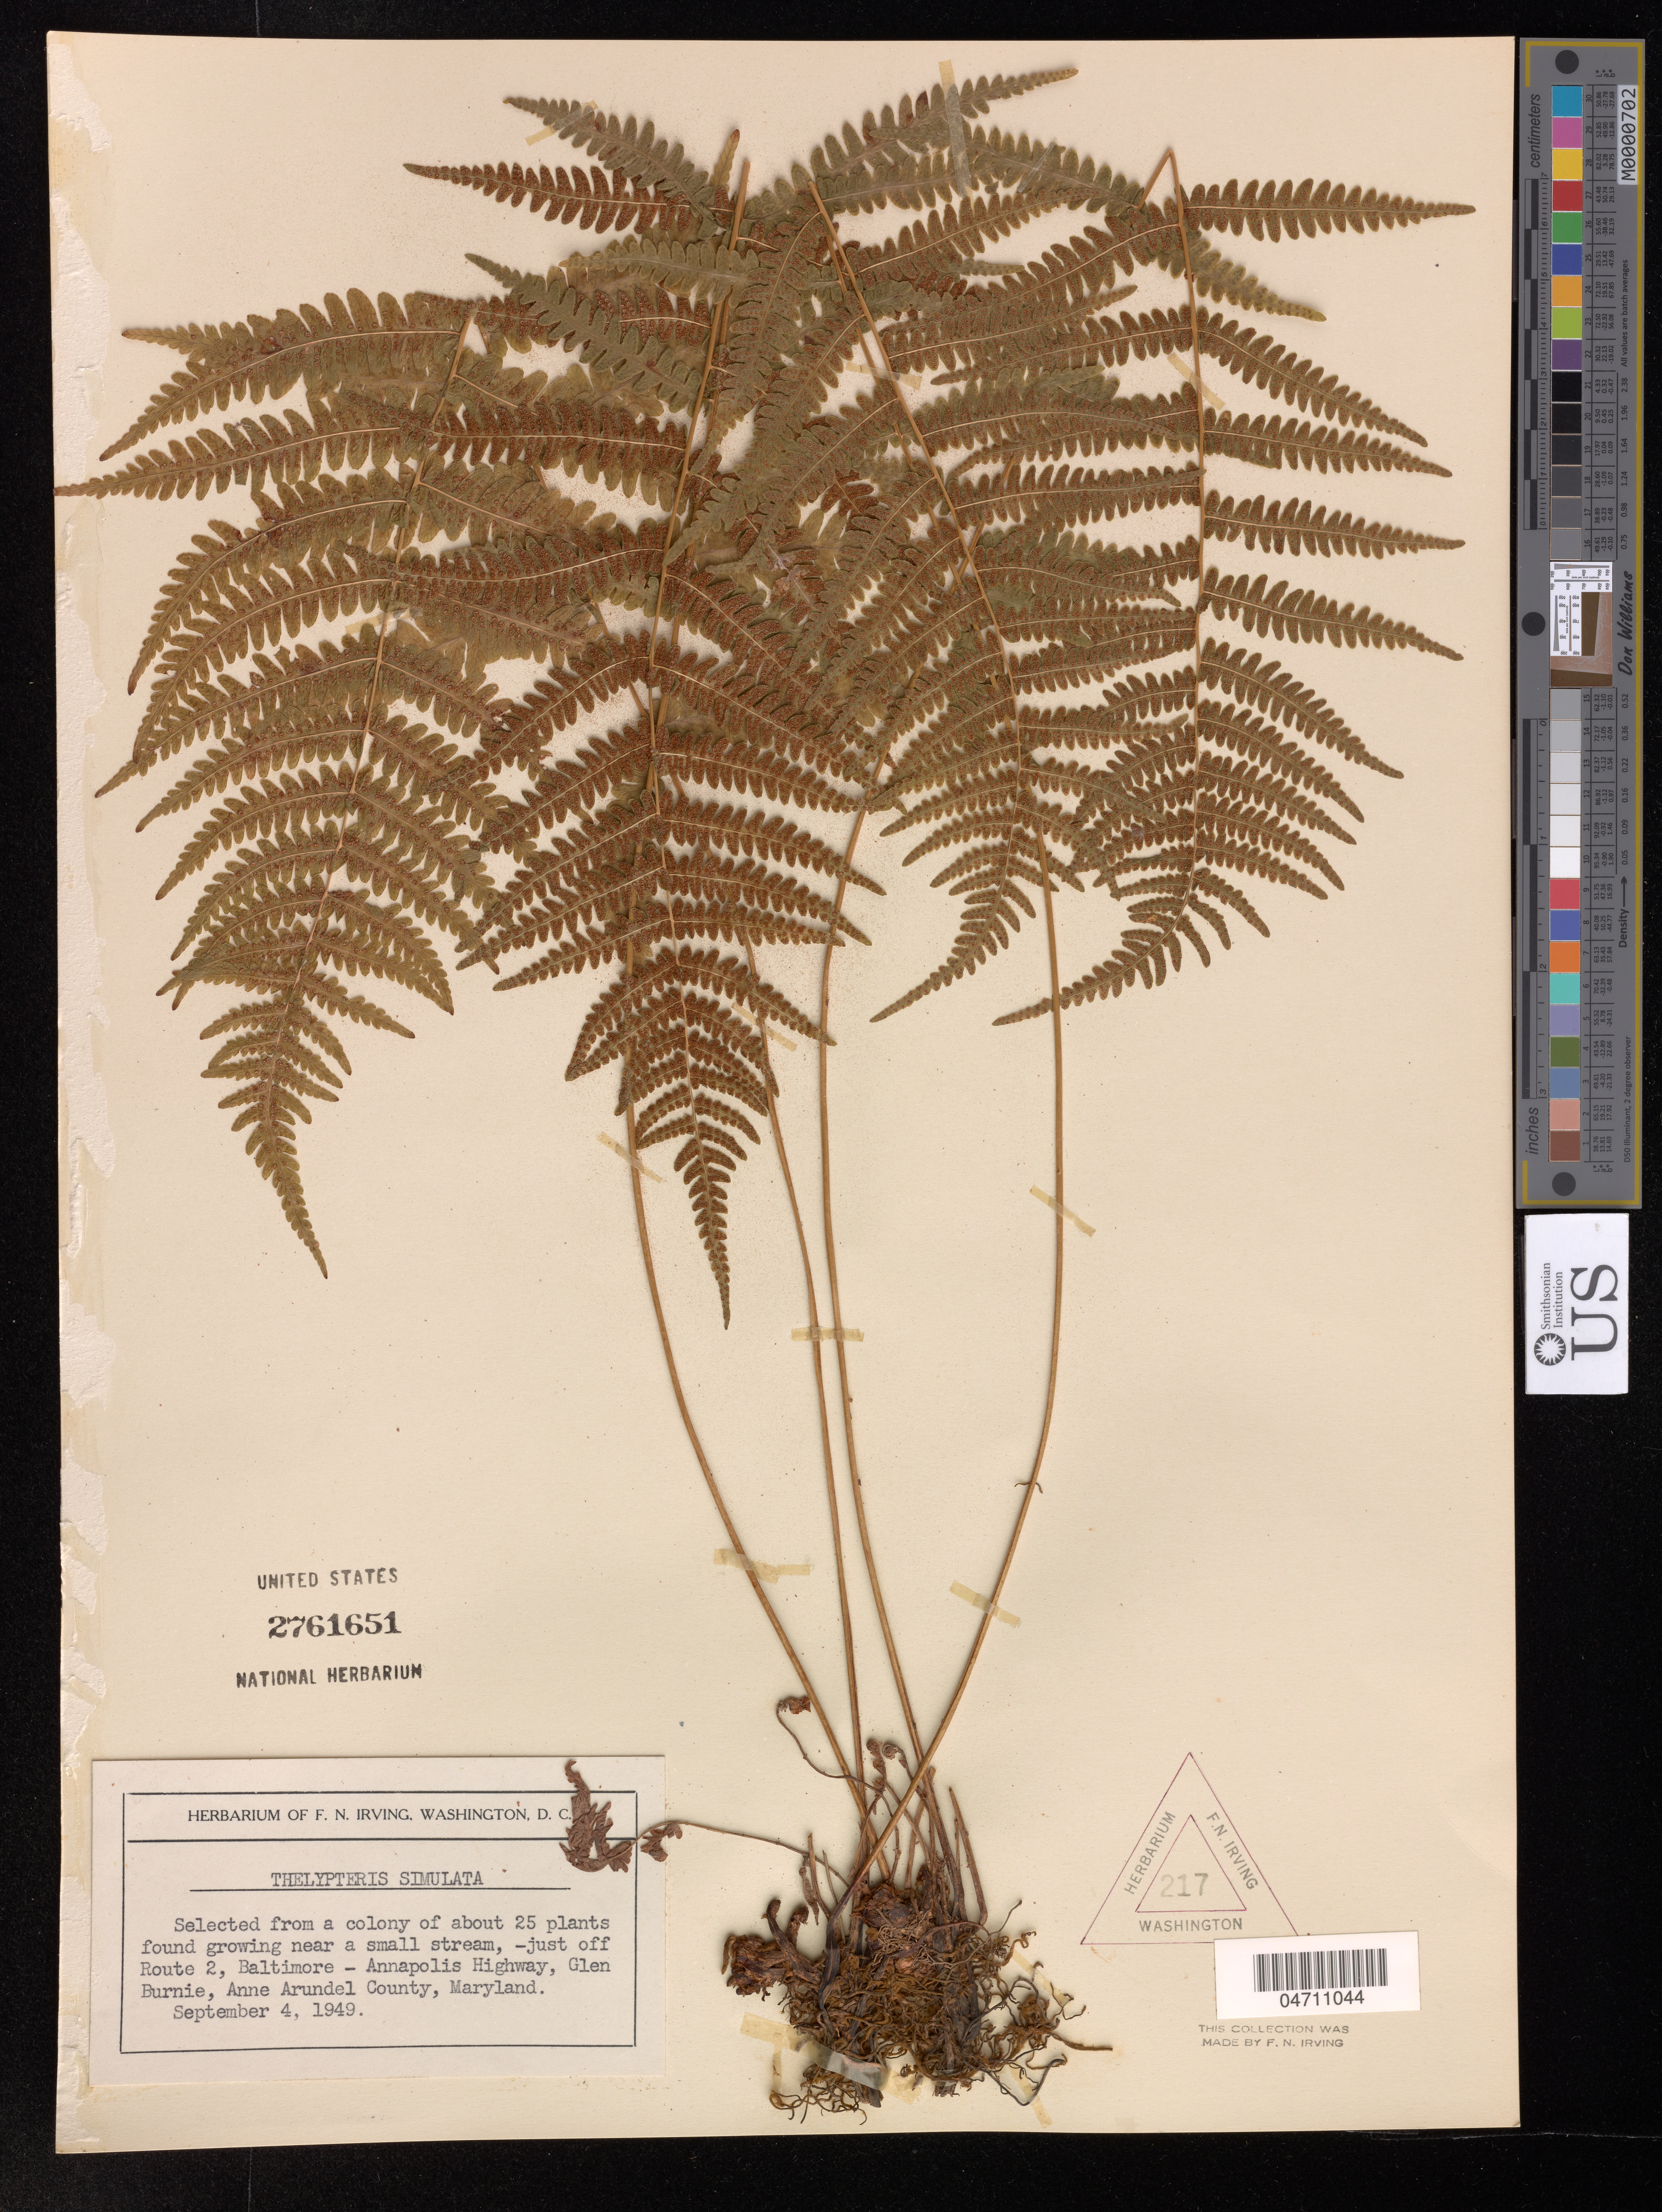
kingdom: Plantae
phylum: Tracheophyta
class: Polypodiopsida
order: Polypodiales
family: Thelypteridaceae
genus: Thelypteris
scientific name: Thelypteris simulata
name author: (Davenp.) Nieuwl.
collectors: F. Irving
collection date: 1949-09-04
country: United States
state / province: Maryland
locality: Just off Route 2, Baltimore - Annapolis Highway, Glen Burnie, Anne Arundel County.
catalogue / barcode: US 2761651